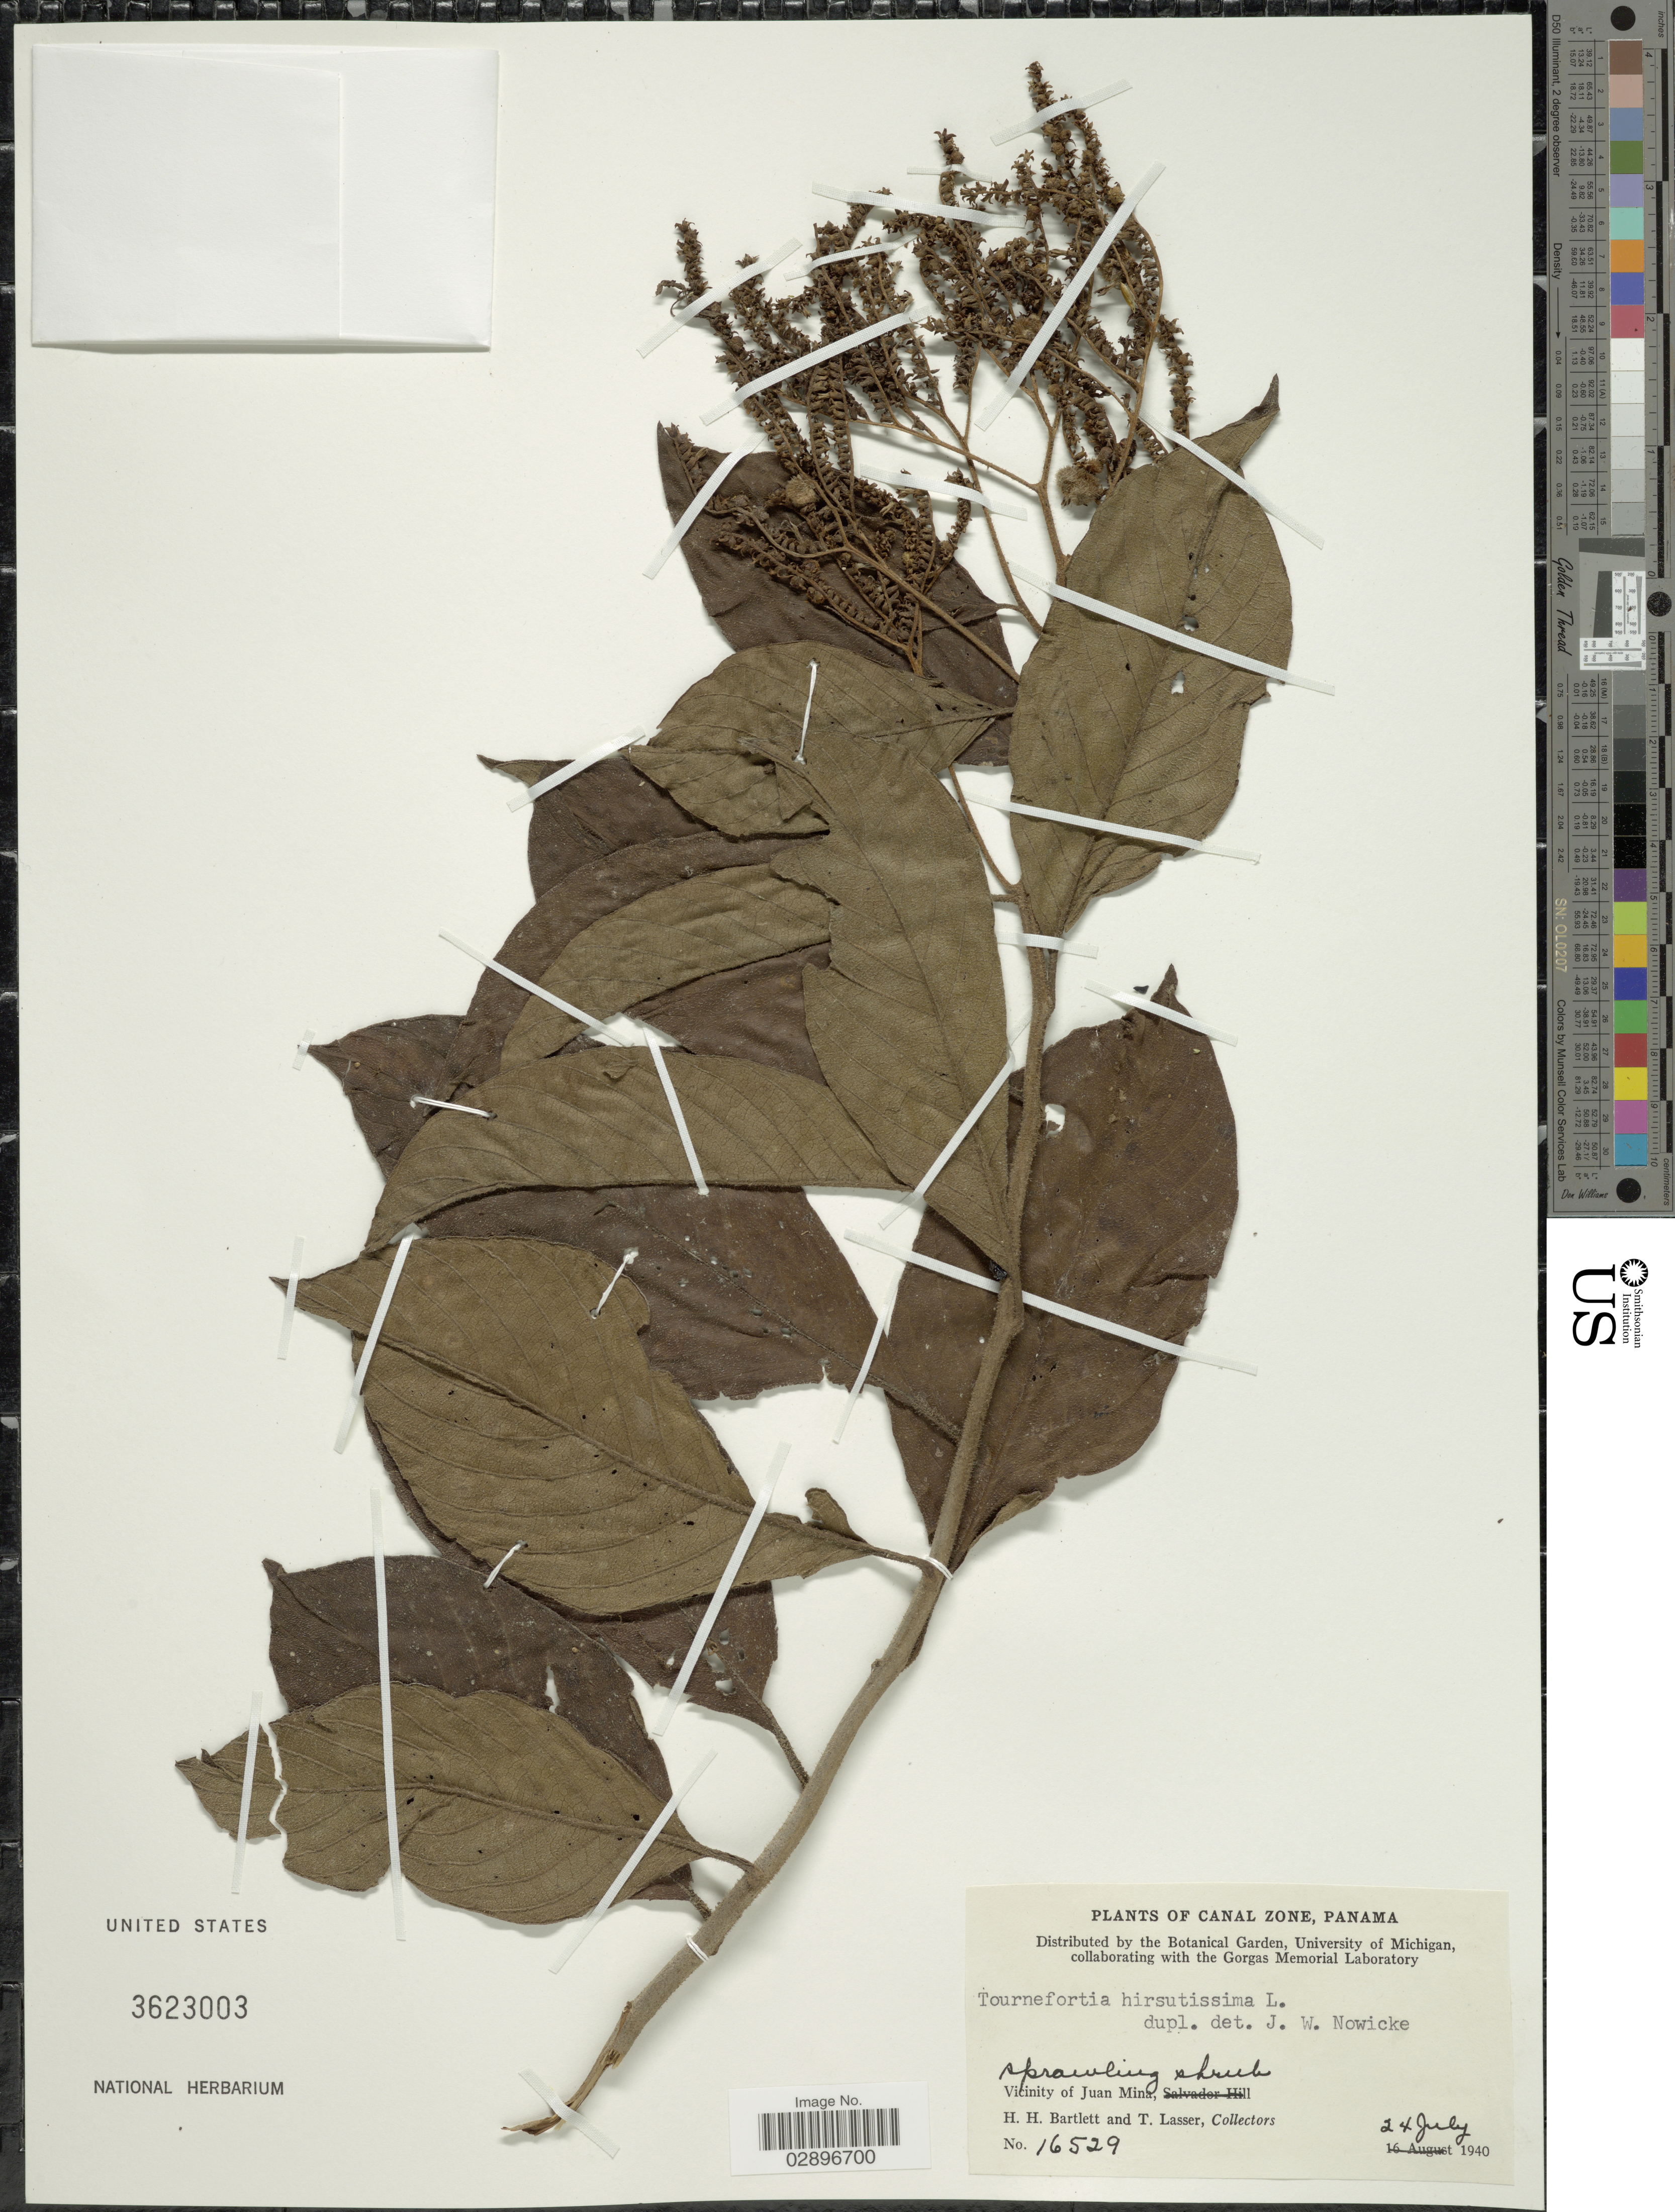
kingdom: Plantae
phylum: Tracheophyta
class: Magnoliopsida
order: Boraginales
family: Heliotropiaceae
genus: Tournefortia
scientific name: Tournefortia hirsutissima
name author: L.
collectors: H. H. Bartlett & T. Lasser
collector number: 16529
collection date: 1940-07-24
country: Panama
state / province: Colón / Panamá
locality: Canal Zone. Vicinity of Juan Mina.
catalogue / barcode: US 3623003